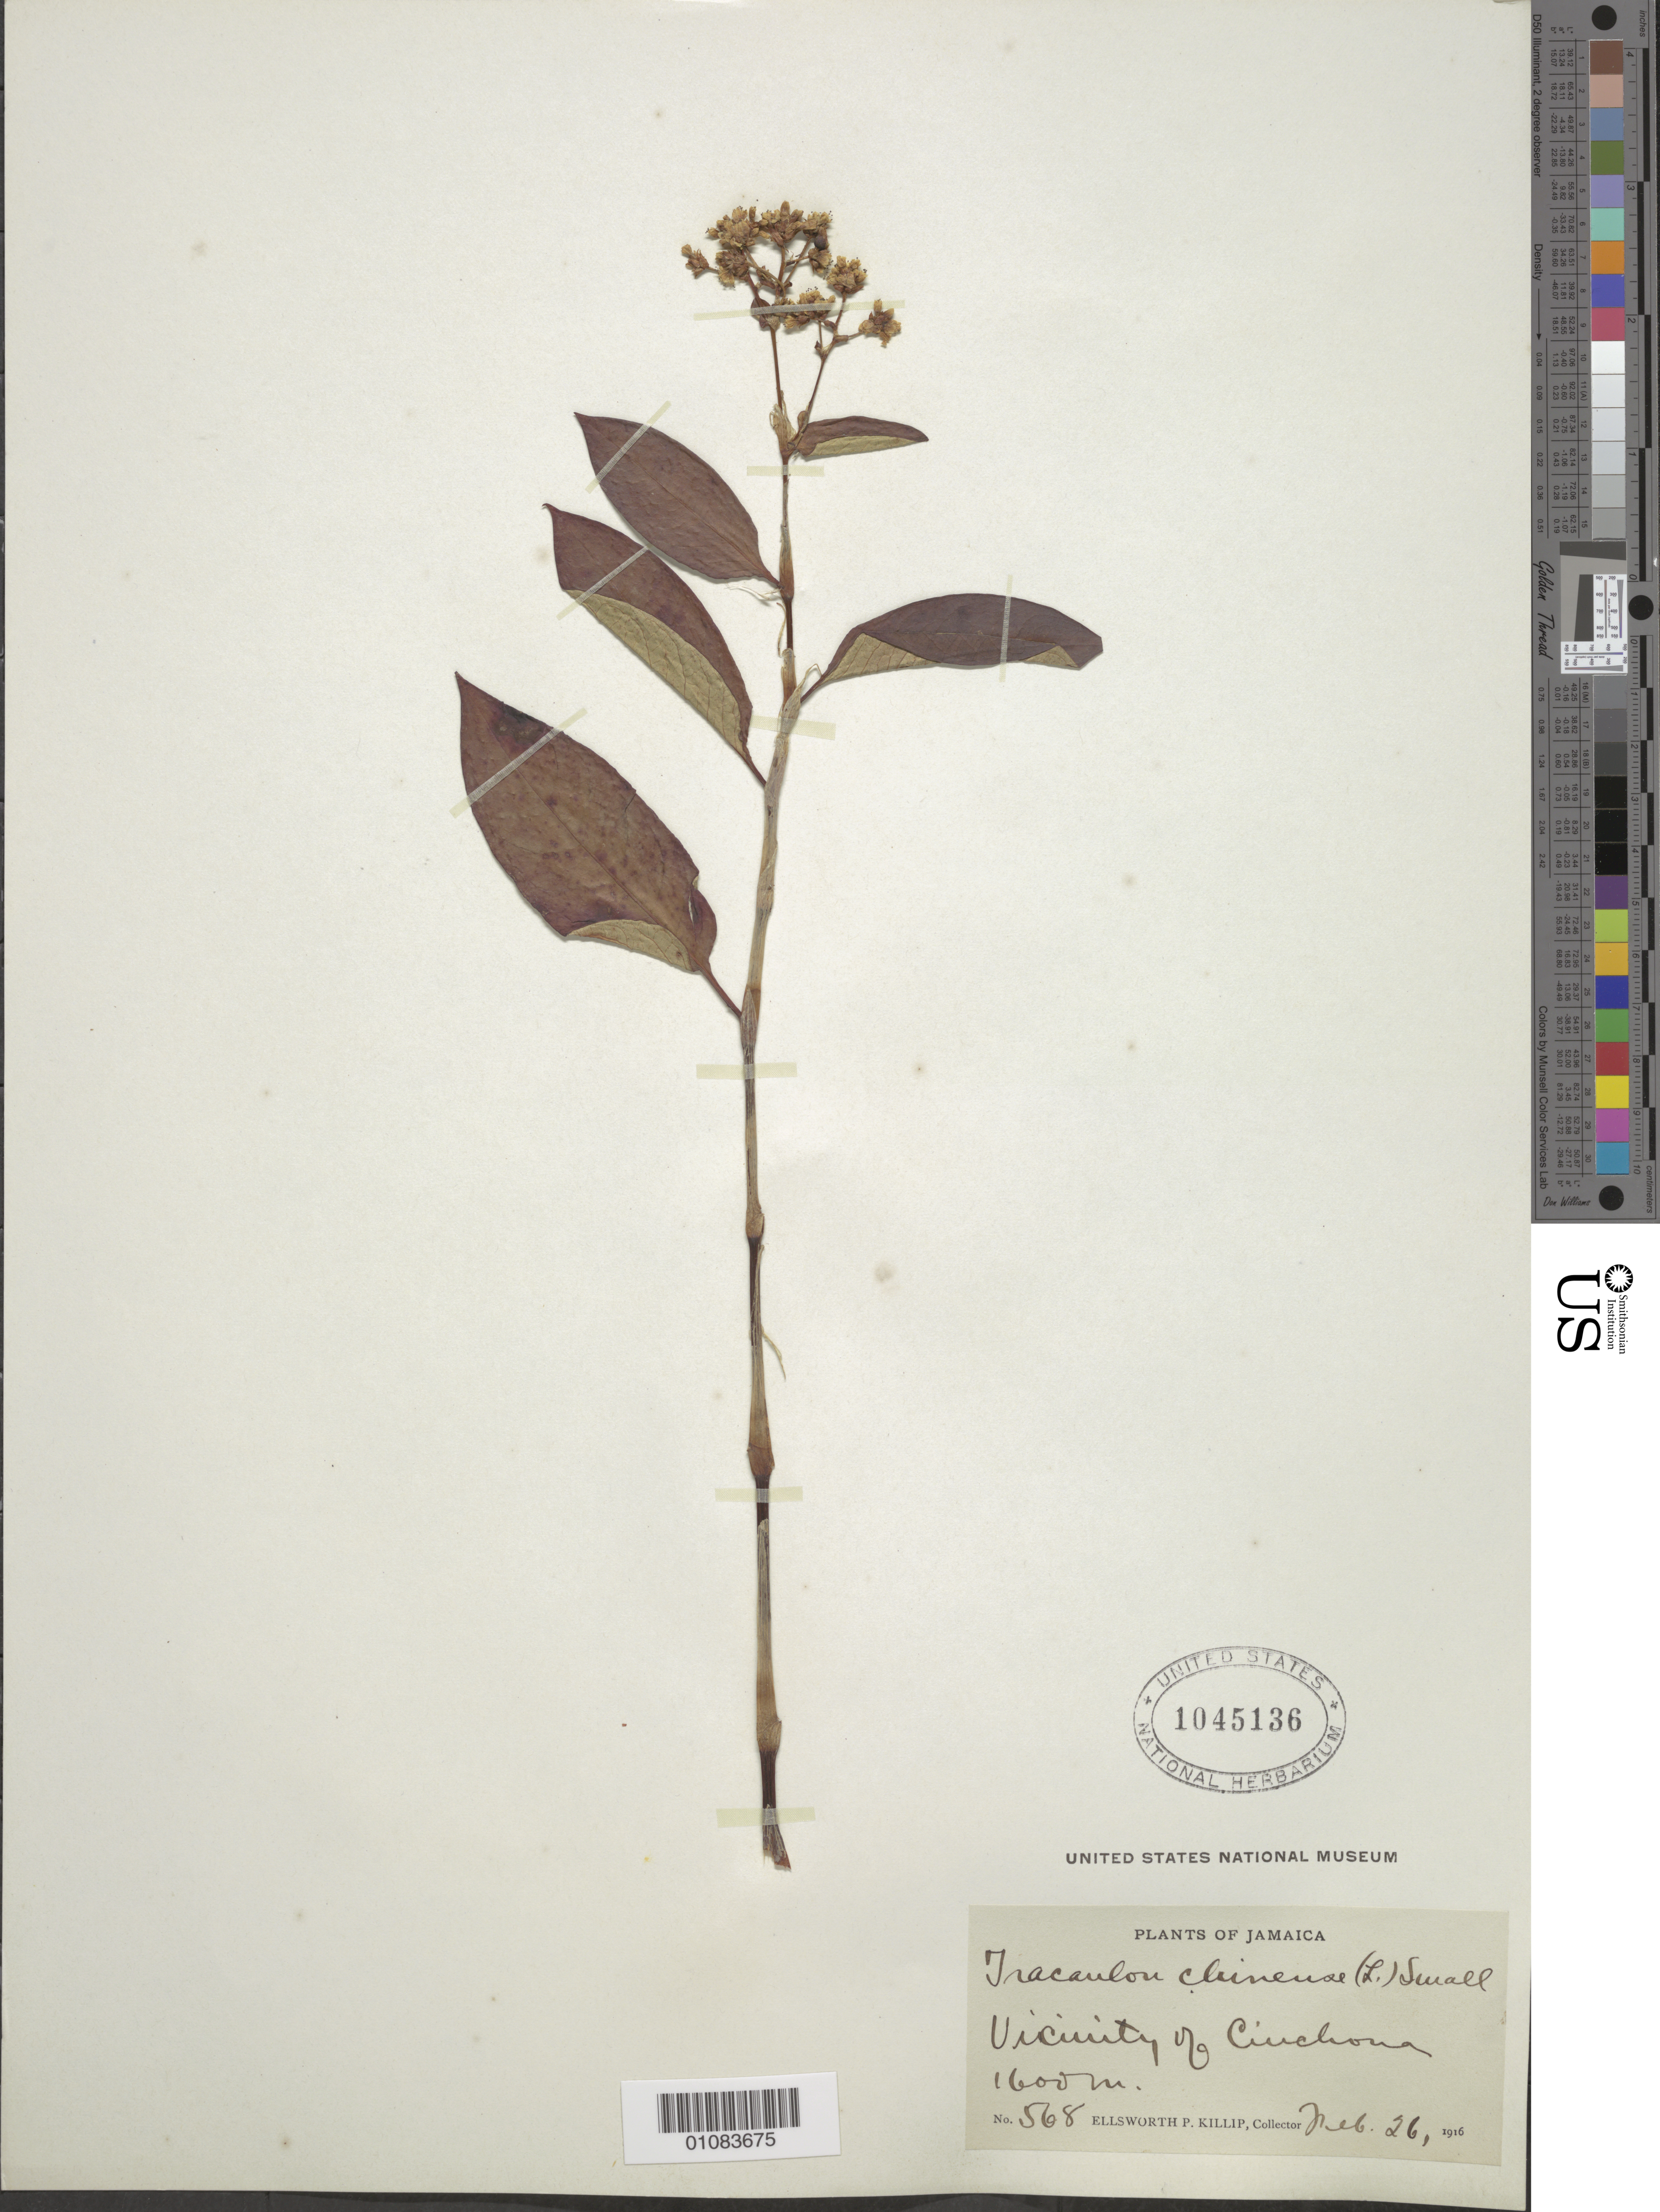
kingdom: Plantae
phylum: Tracheophyta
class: Magnoliopsida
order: Caryophyllales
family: Polygonaceae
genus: Polygonum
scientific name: Polygonum chinense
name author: L.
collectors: E. P. Killip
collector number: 568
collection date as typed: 26 Feb 1916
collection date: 1916-02-26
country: Jamaica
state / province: Saint Andrew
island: Jamaica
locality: Vicinity of Cinchona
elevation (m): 1600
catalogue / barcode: US 1045136